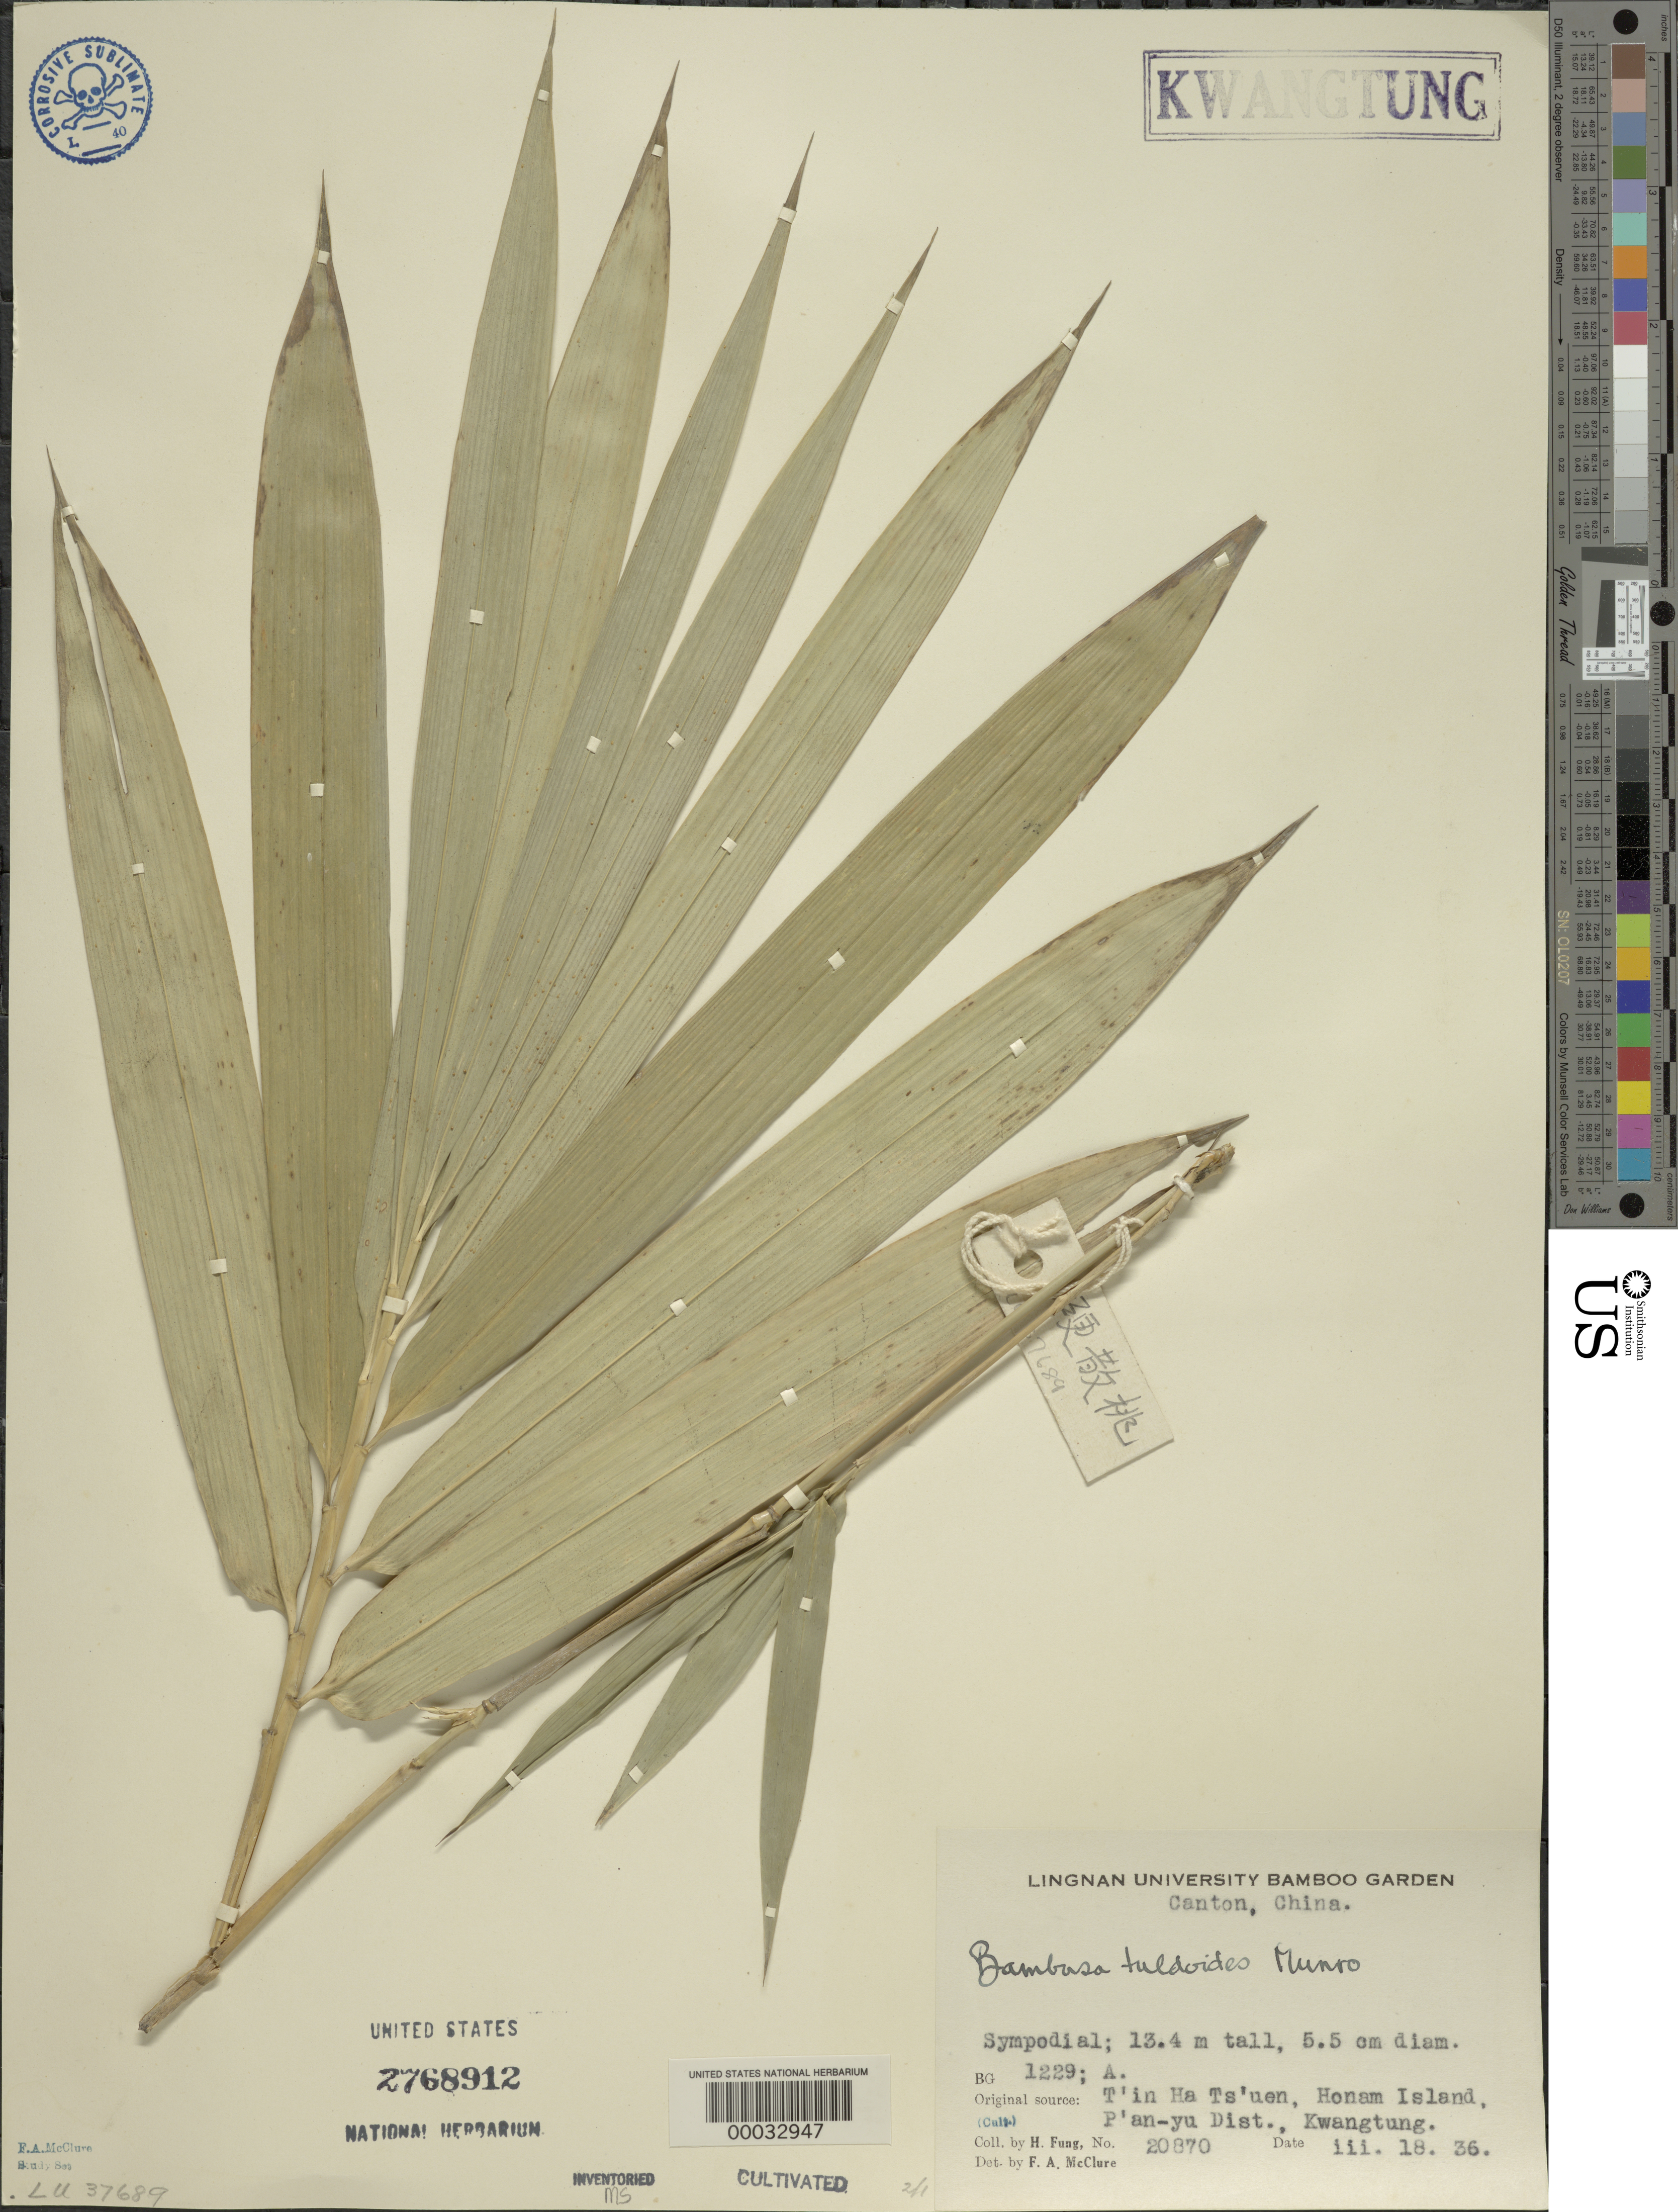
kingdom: Plantae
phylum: Tracheophyta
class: Liliopsida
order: Poales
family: Poaceae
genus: Bambusa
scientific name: Bambusa tuldoides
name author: Munro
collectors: H. L. Fung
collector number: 20870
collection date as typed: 18 Mar 1936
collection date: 1936-03-18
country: China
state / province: Guangdong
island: Honam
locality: T'in ha ts'uen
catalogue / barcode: US 2768912